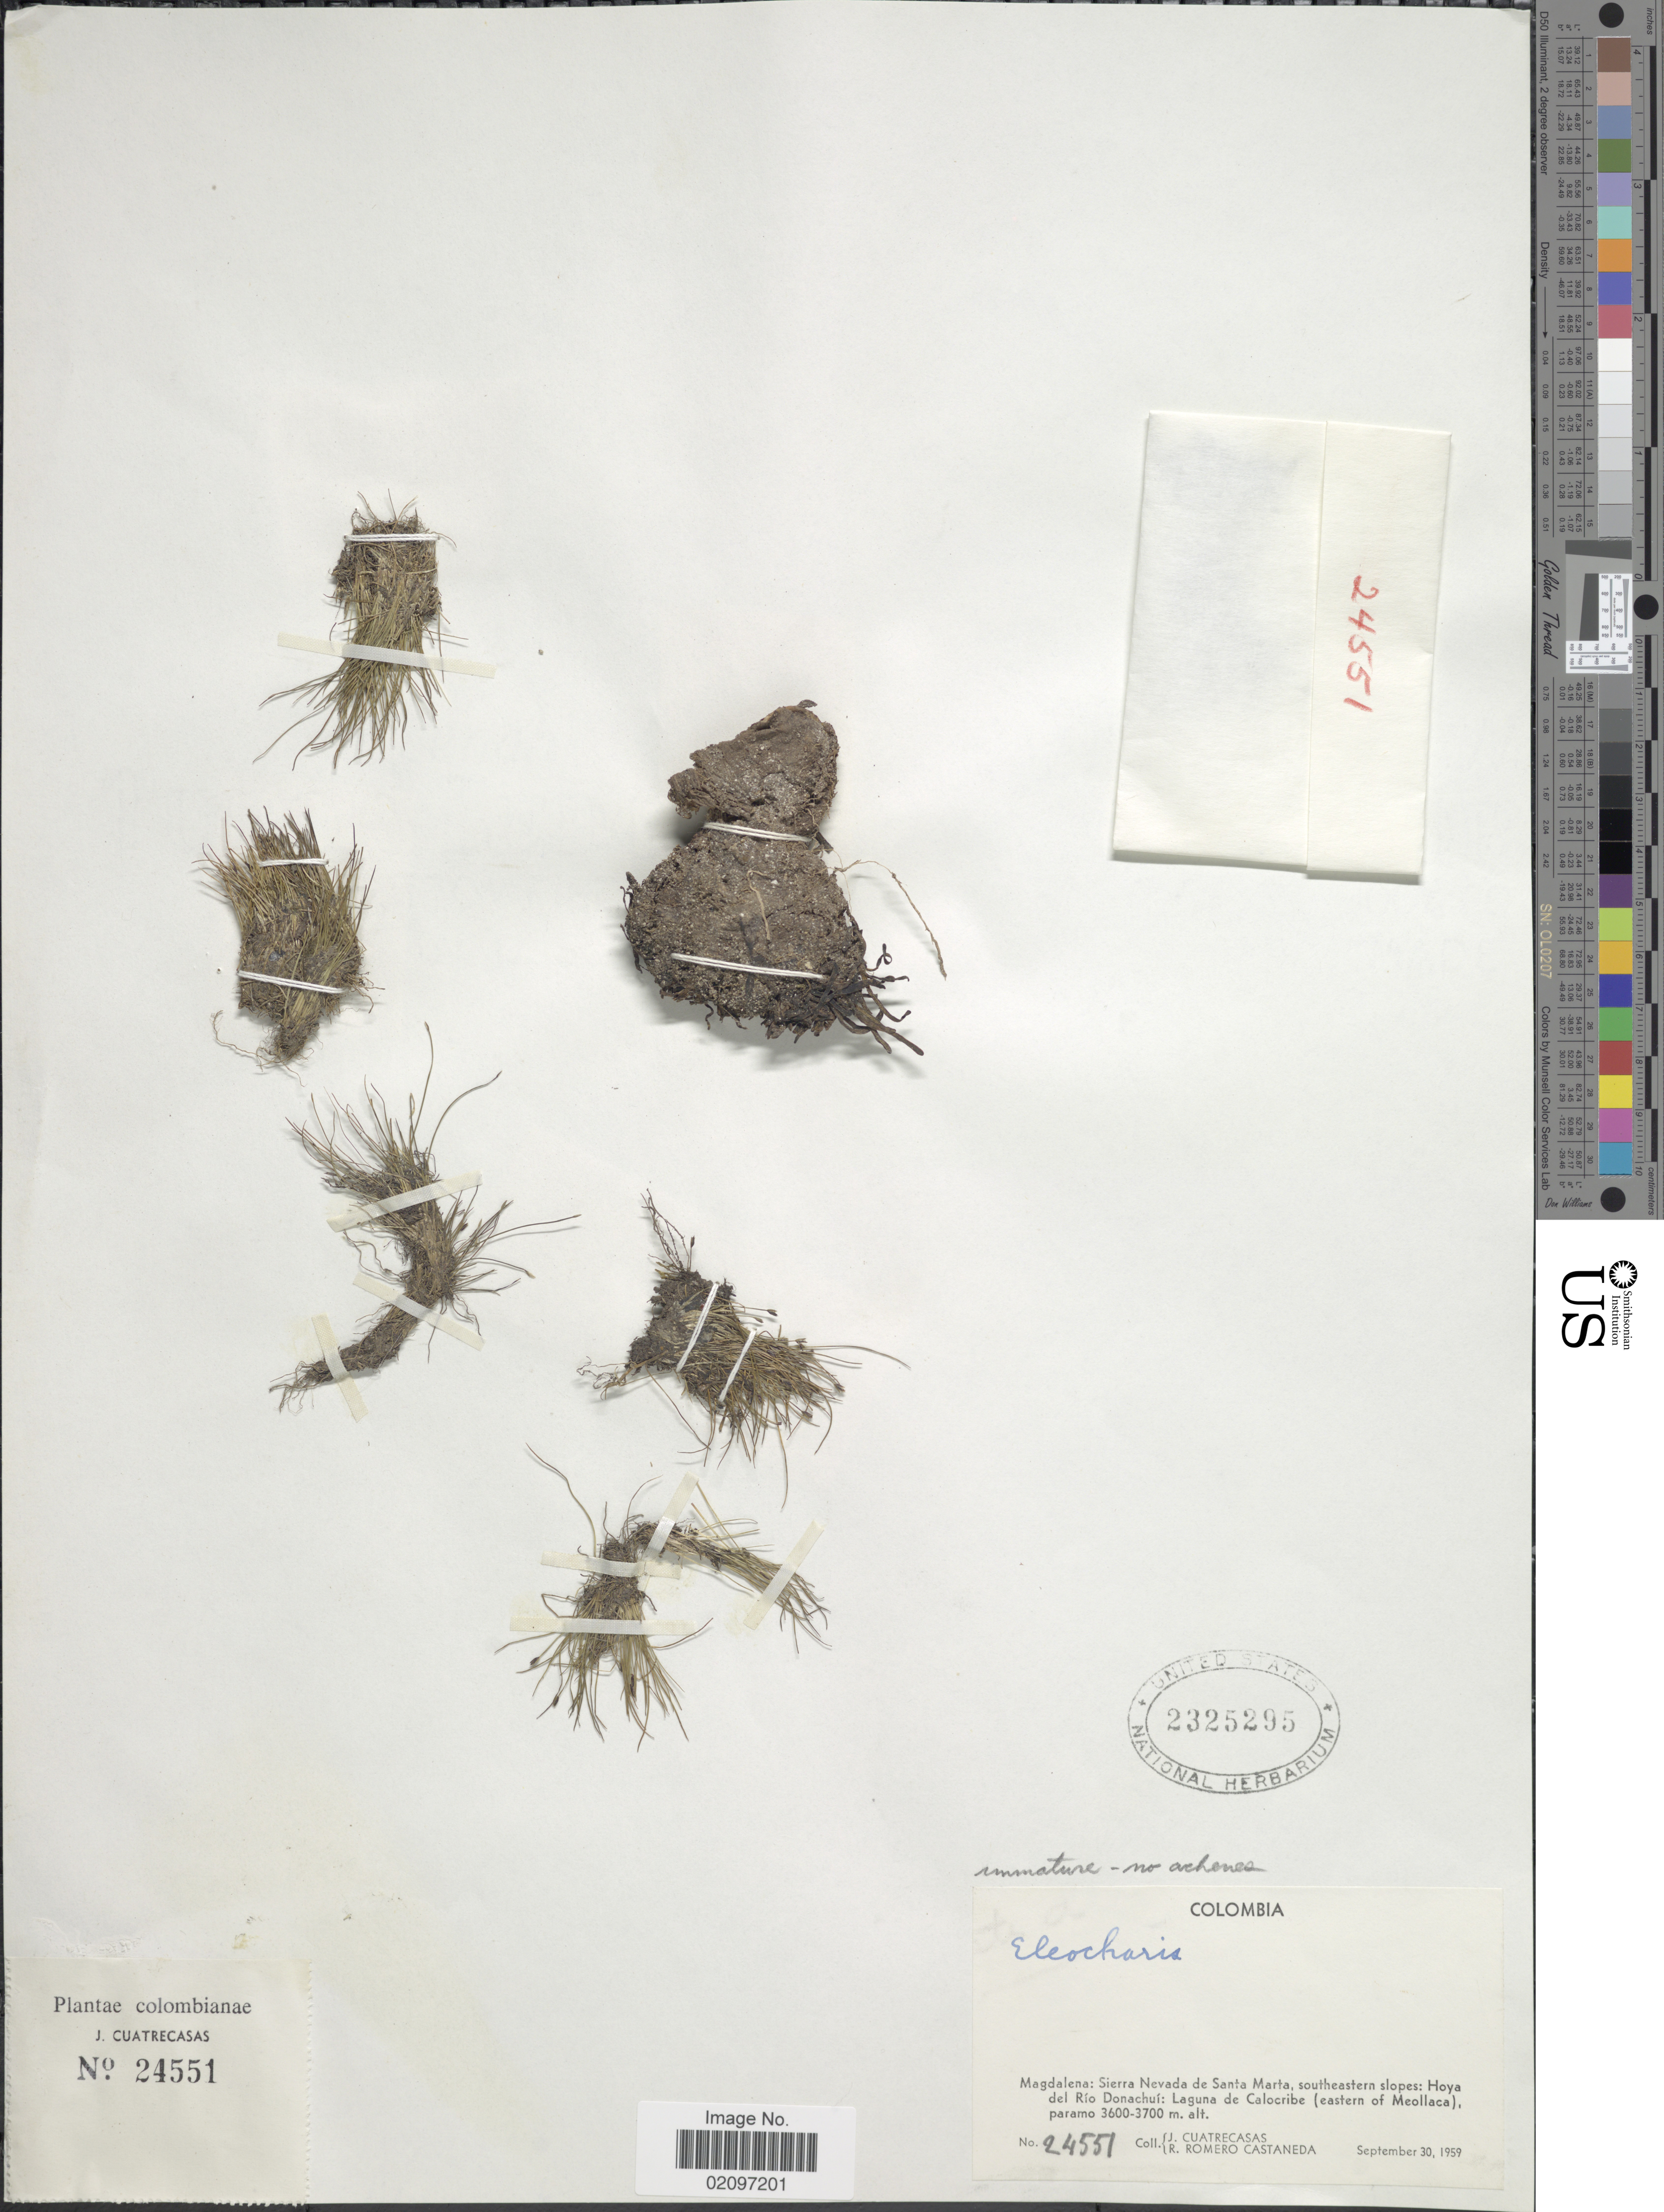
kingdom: Plantae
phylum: Tracheophyta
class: Liliopsida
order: Poales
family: Cyperaceae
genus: Eleocharis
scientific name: Eleocharis sp.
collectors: J. Cuatrecasas & R. Romero Castañeda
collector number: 24551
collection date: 1959-09-30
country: Colombia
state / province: Magdalena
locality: Magdalena: Sierra Nevada de Santa Marta, southeastern slopes: Hoya del Riol Donachui: Laguna de Calocribe (eastern of Meollaca), paramo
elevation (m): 3600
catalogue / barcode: US 2325295